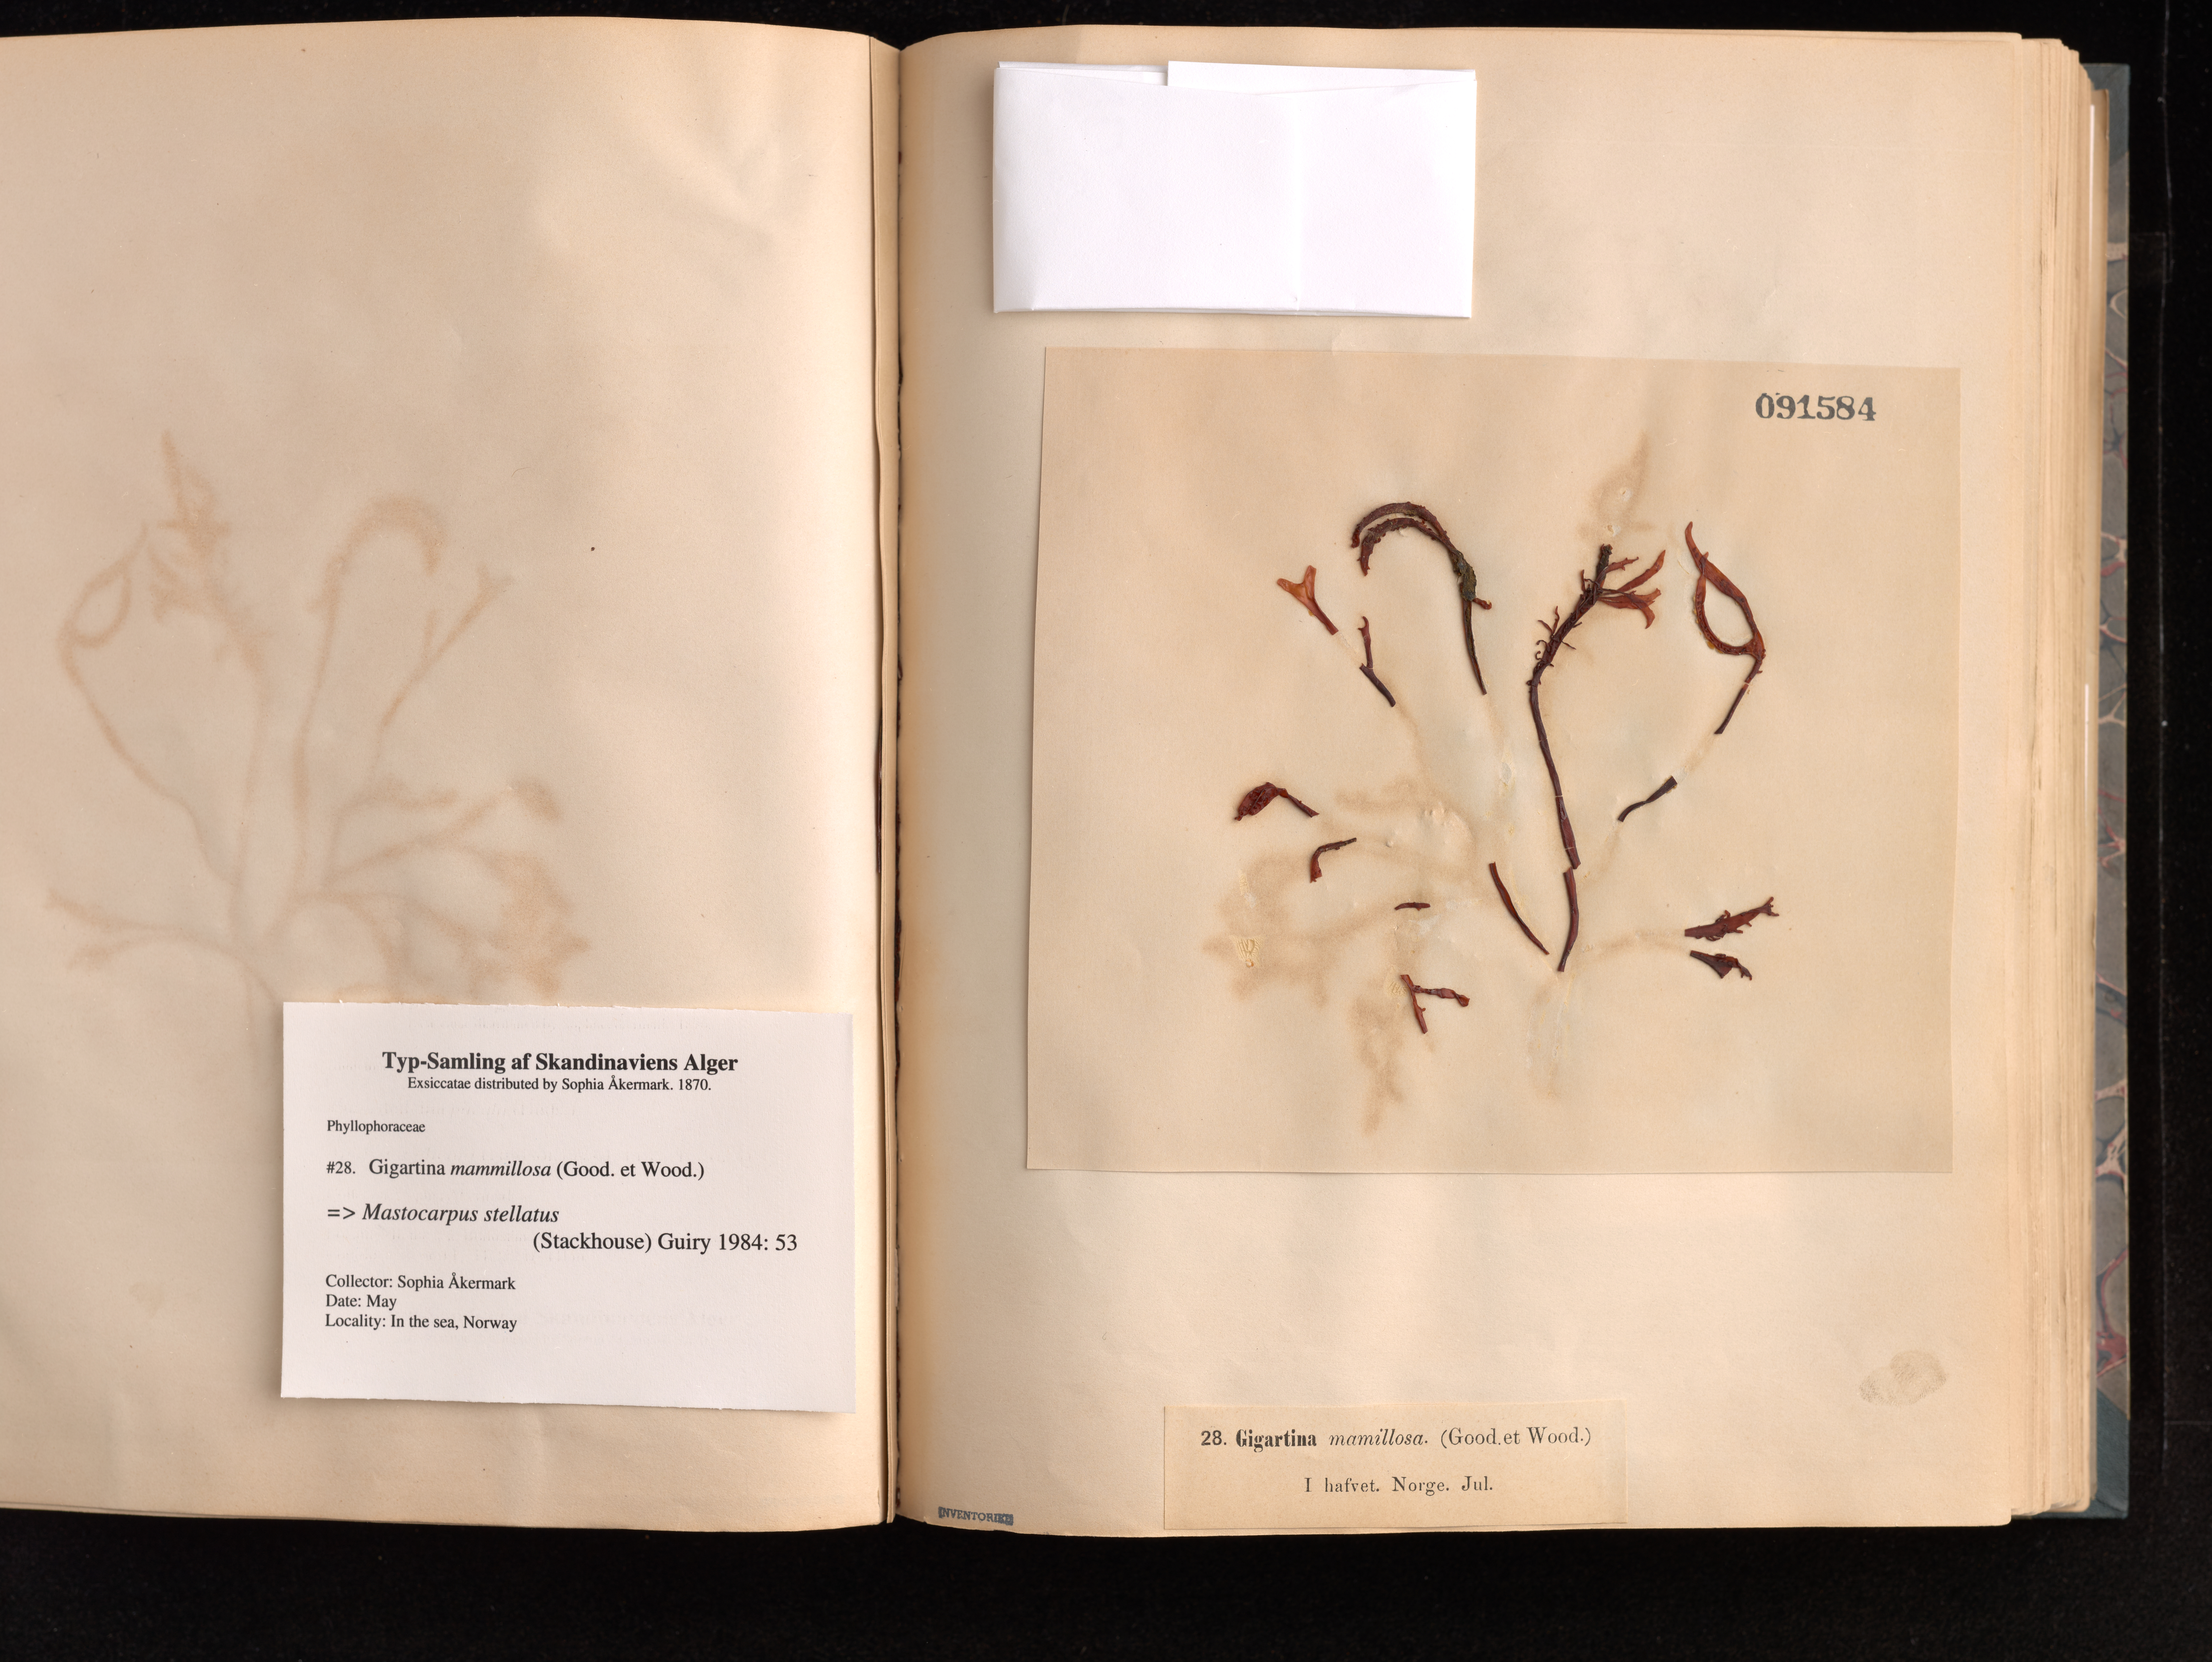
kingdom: Plantae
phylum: Rhodophyta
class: Florideophyceae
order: Gigartinales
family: Phyllophoraceae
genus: Mastocarpus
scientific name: Mastocarpus stellatus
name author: (Stackh.) Guiry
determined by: Algae name updating Project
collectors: S. Akermark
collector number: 28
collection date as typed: Jul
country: Norway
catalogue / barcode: US 91584